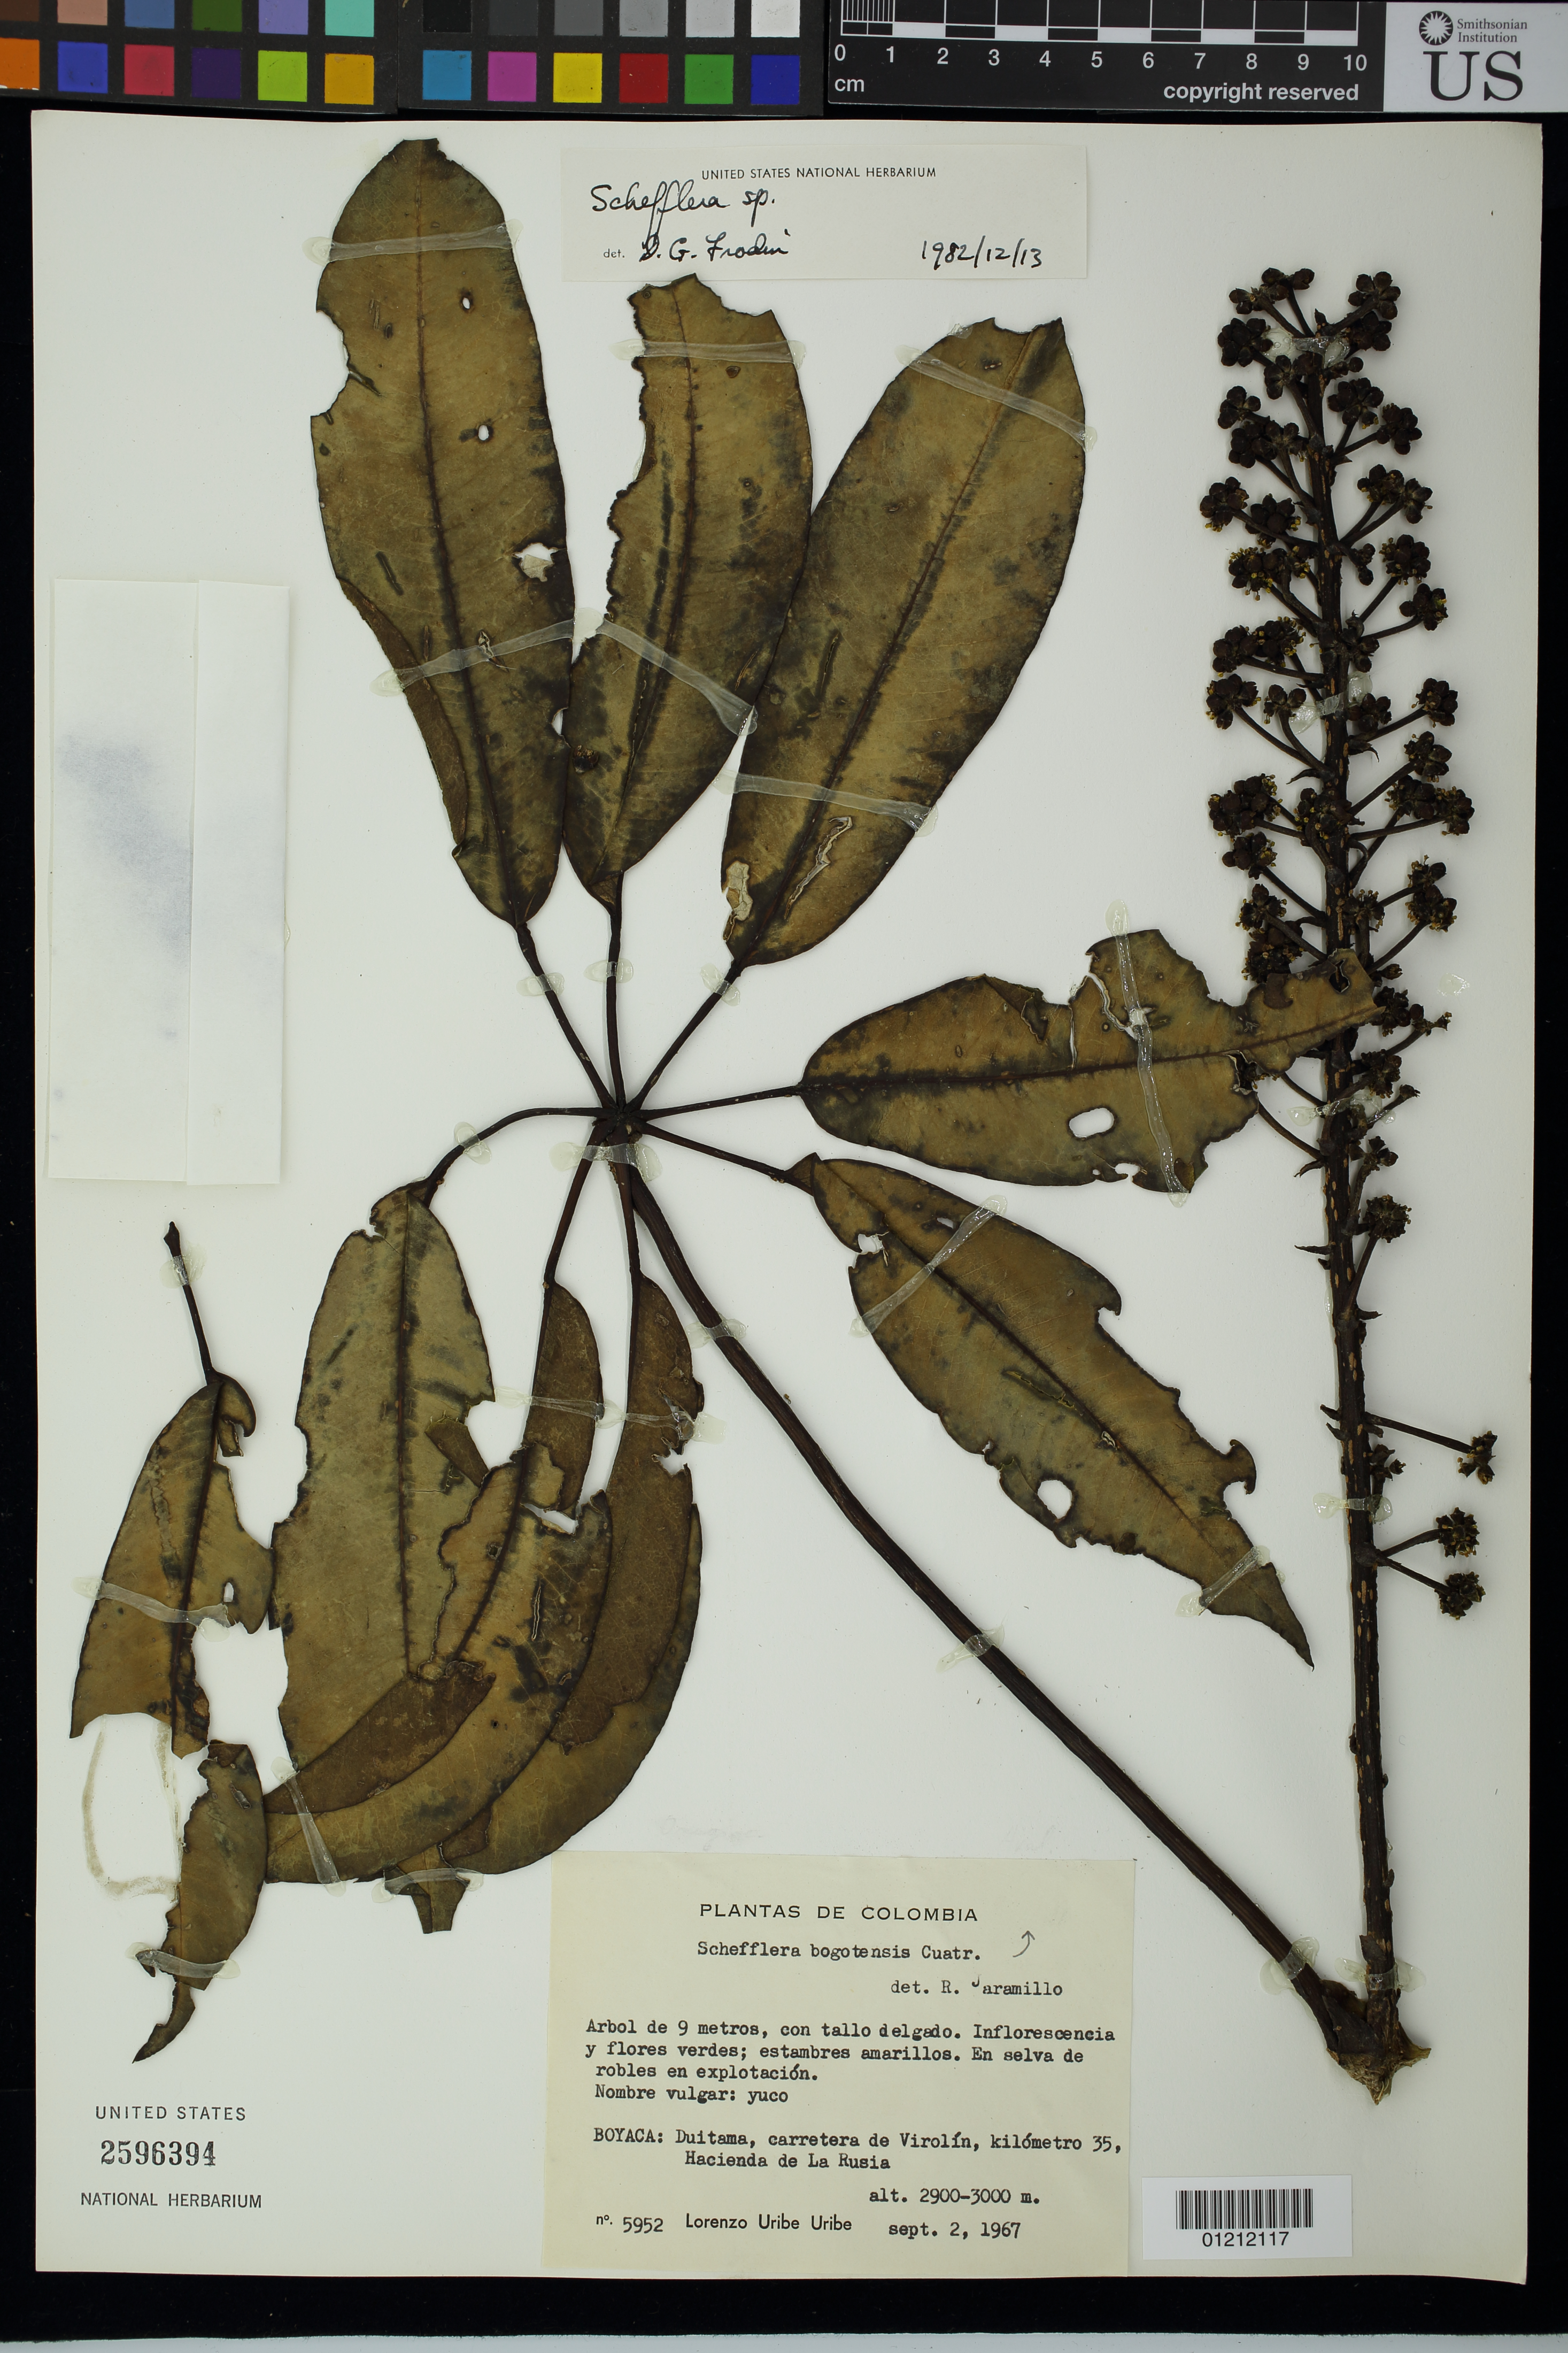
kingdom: Plantae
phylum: Tracheophyta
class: Magnoliopsida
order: Apiales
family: Araliaceae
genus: Schefflera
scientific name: Schefflera sp.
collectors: L. Uribe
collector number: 5952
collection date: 1967-09-02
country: Colombia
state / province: Boyacá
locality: Duitama, carretera da Virolin, kilometro 35, Hacienda de La Rusia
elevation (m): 2900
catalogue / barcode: US 2596394